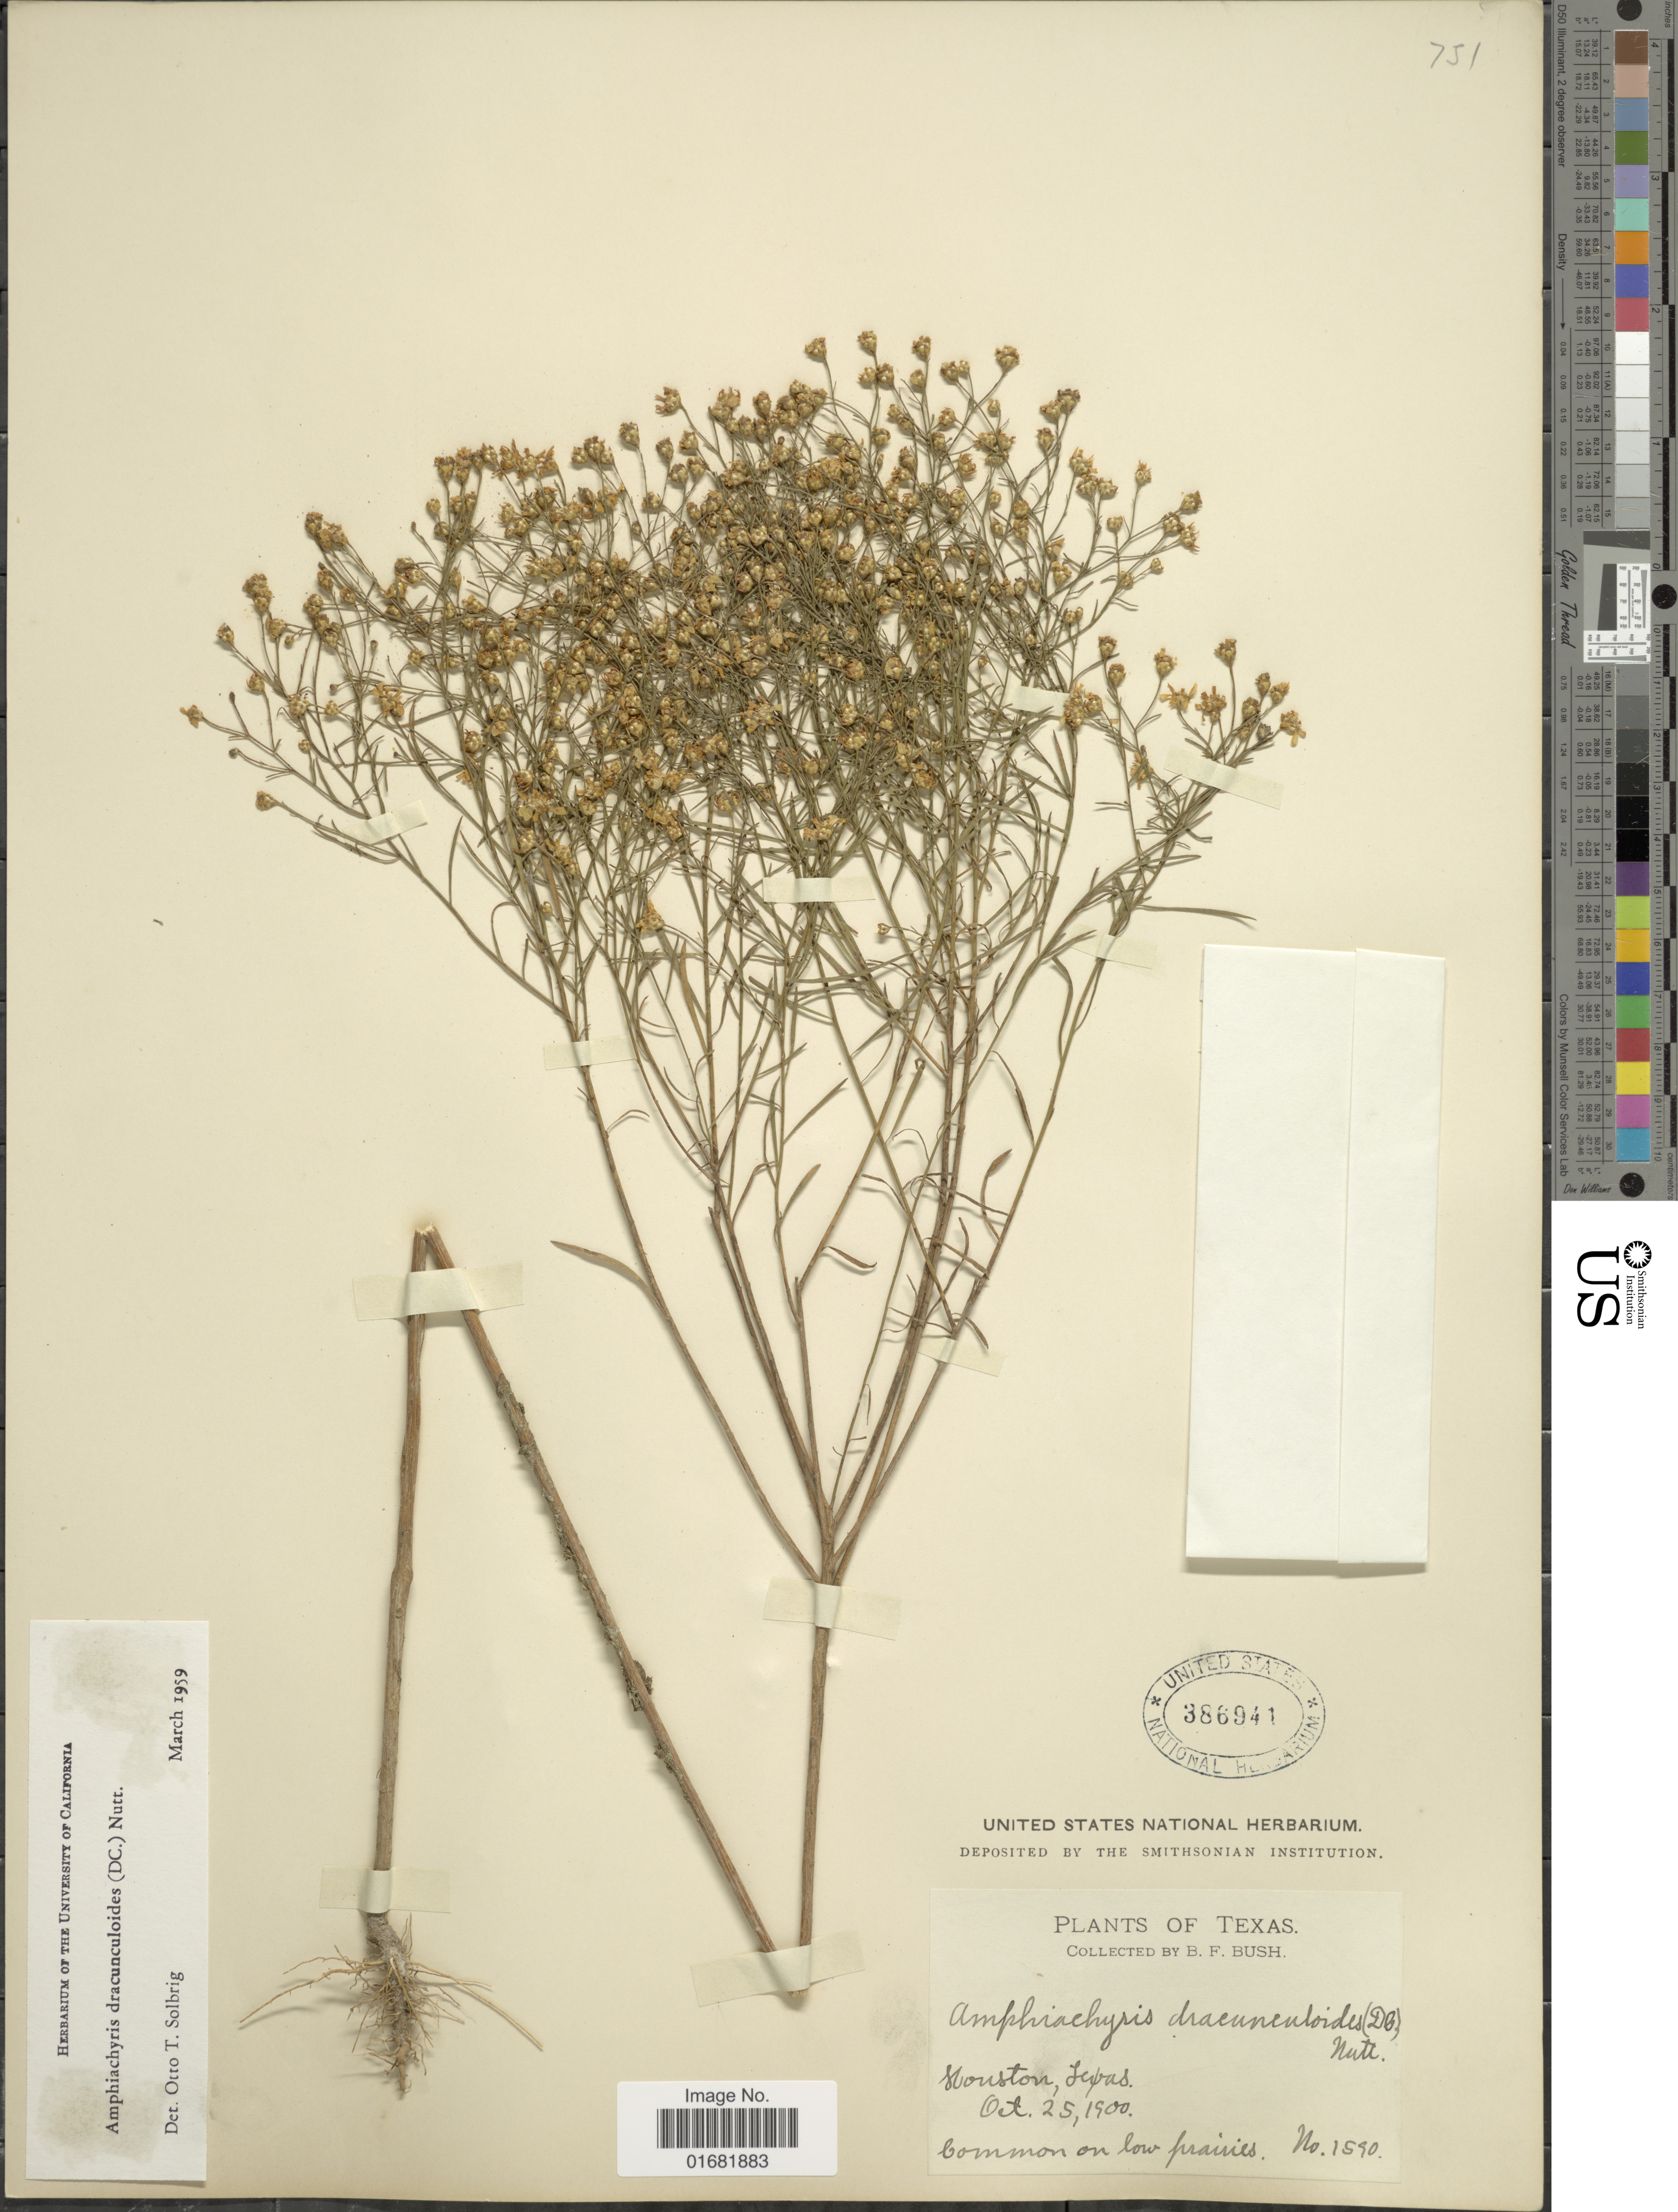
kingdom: Plantae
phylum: Tracheophyta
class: Magnoliopsida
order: Asterales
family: Asteraceae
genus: Amphiachyris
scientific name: Amphiachyris dracunculoides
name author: (DC.) Nutt.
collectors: B. F. Bush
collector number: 1590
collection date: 1900-10-25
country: United States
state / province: Texas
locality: Houston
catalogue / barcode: US 386941